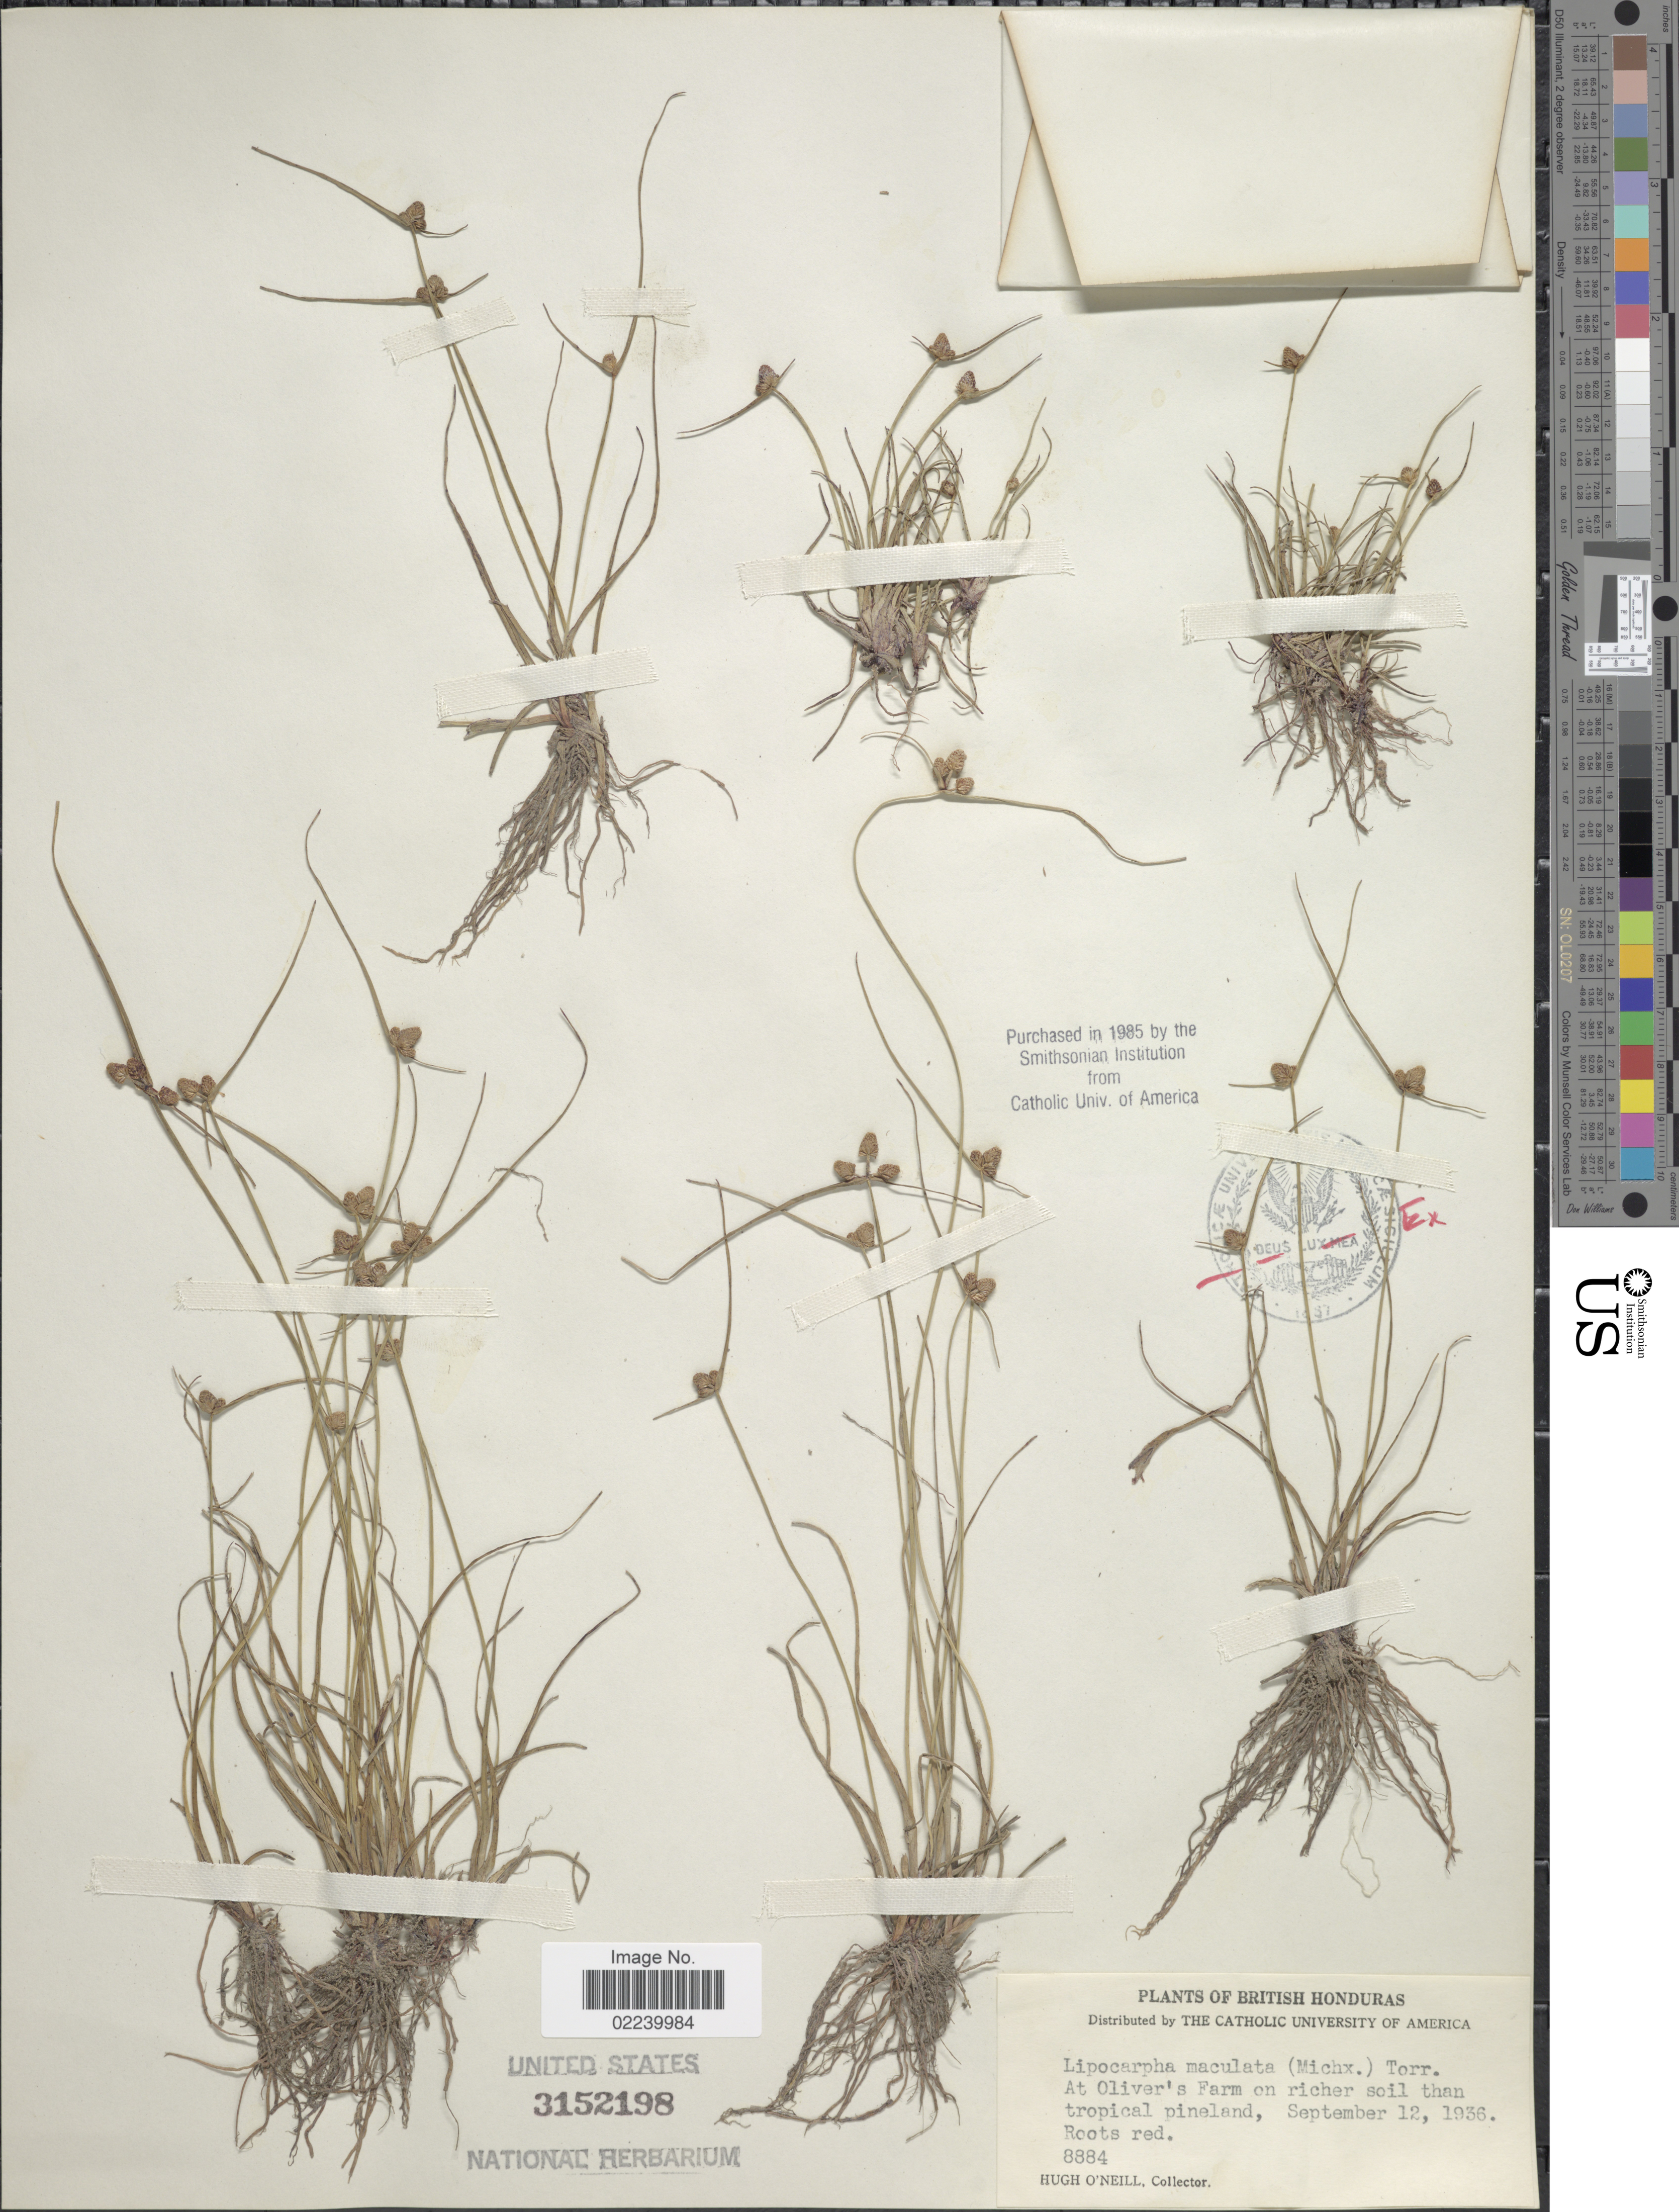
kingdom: Plantae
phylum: Tracheophyta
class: Liliopsida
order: Poales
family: Cyperaceae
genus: Cyperus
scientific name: Cyperus salzmannianus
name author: (Steud.) Bauters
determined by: Strong, M. T., (US), Smithsonian Institution - National Museum of Natural History (UNITED STATES)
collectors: H. O'Neill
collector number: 8884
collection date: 1936-09-12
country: Belize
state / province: Belize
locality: British Honduras, at Oliver's Farm on richer soil than tropical pineland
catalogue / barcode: US 3152198